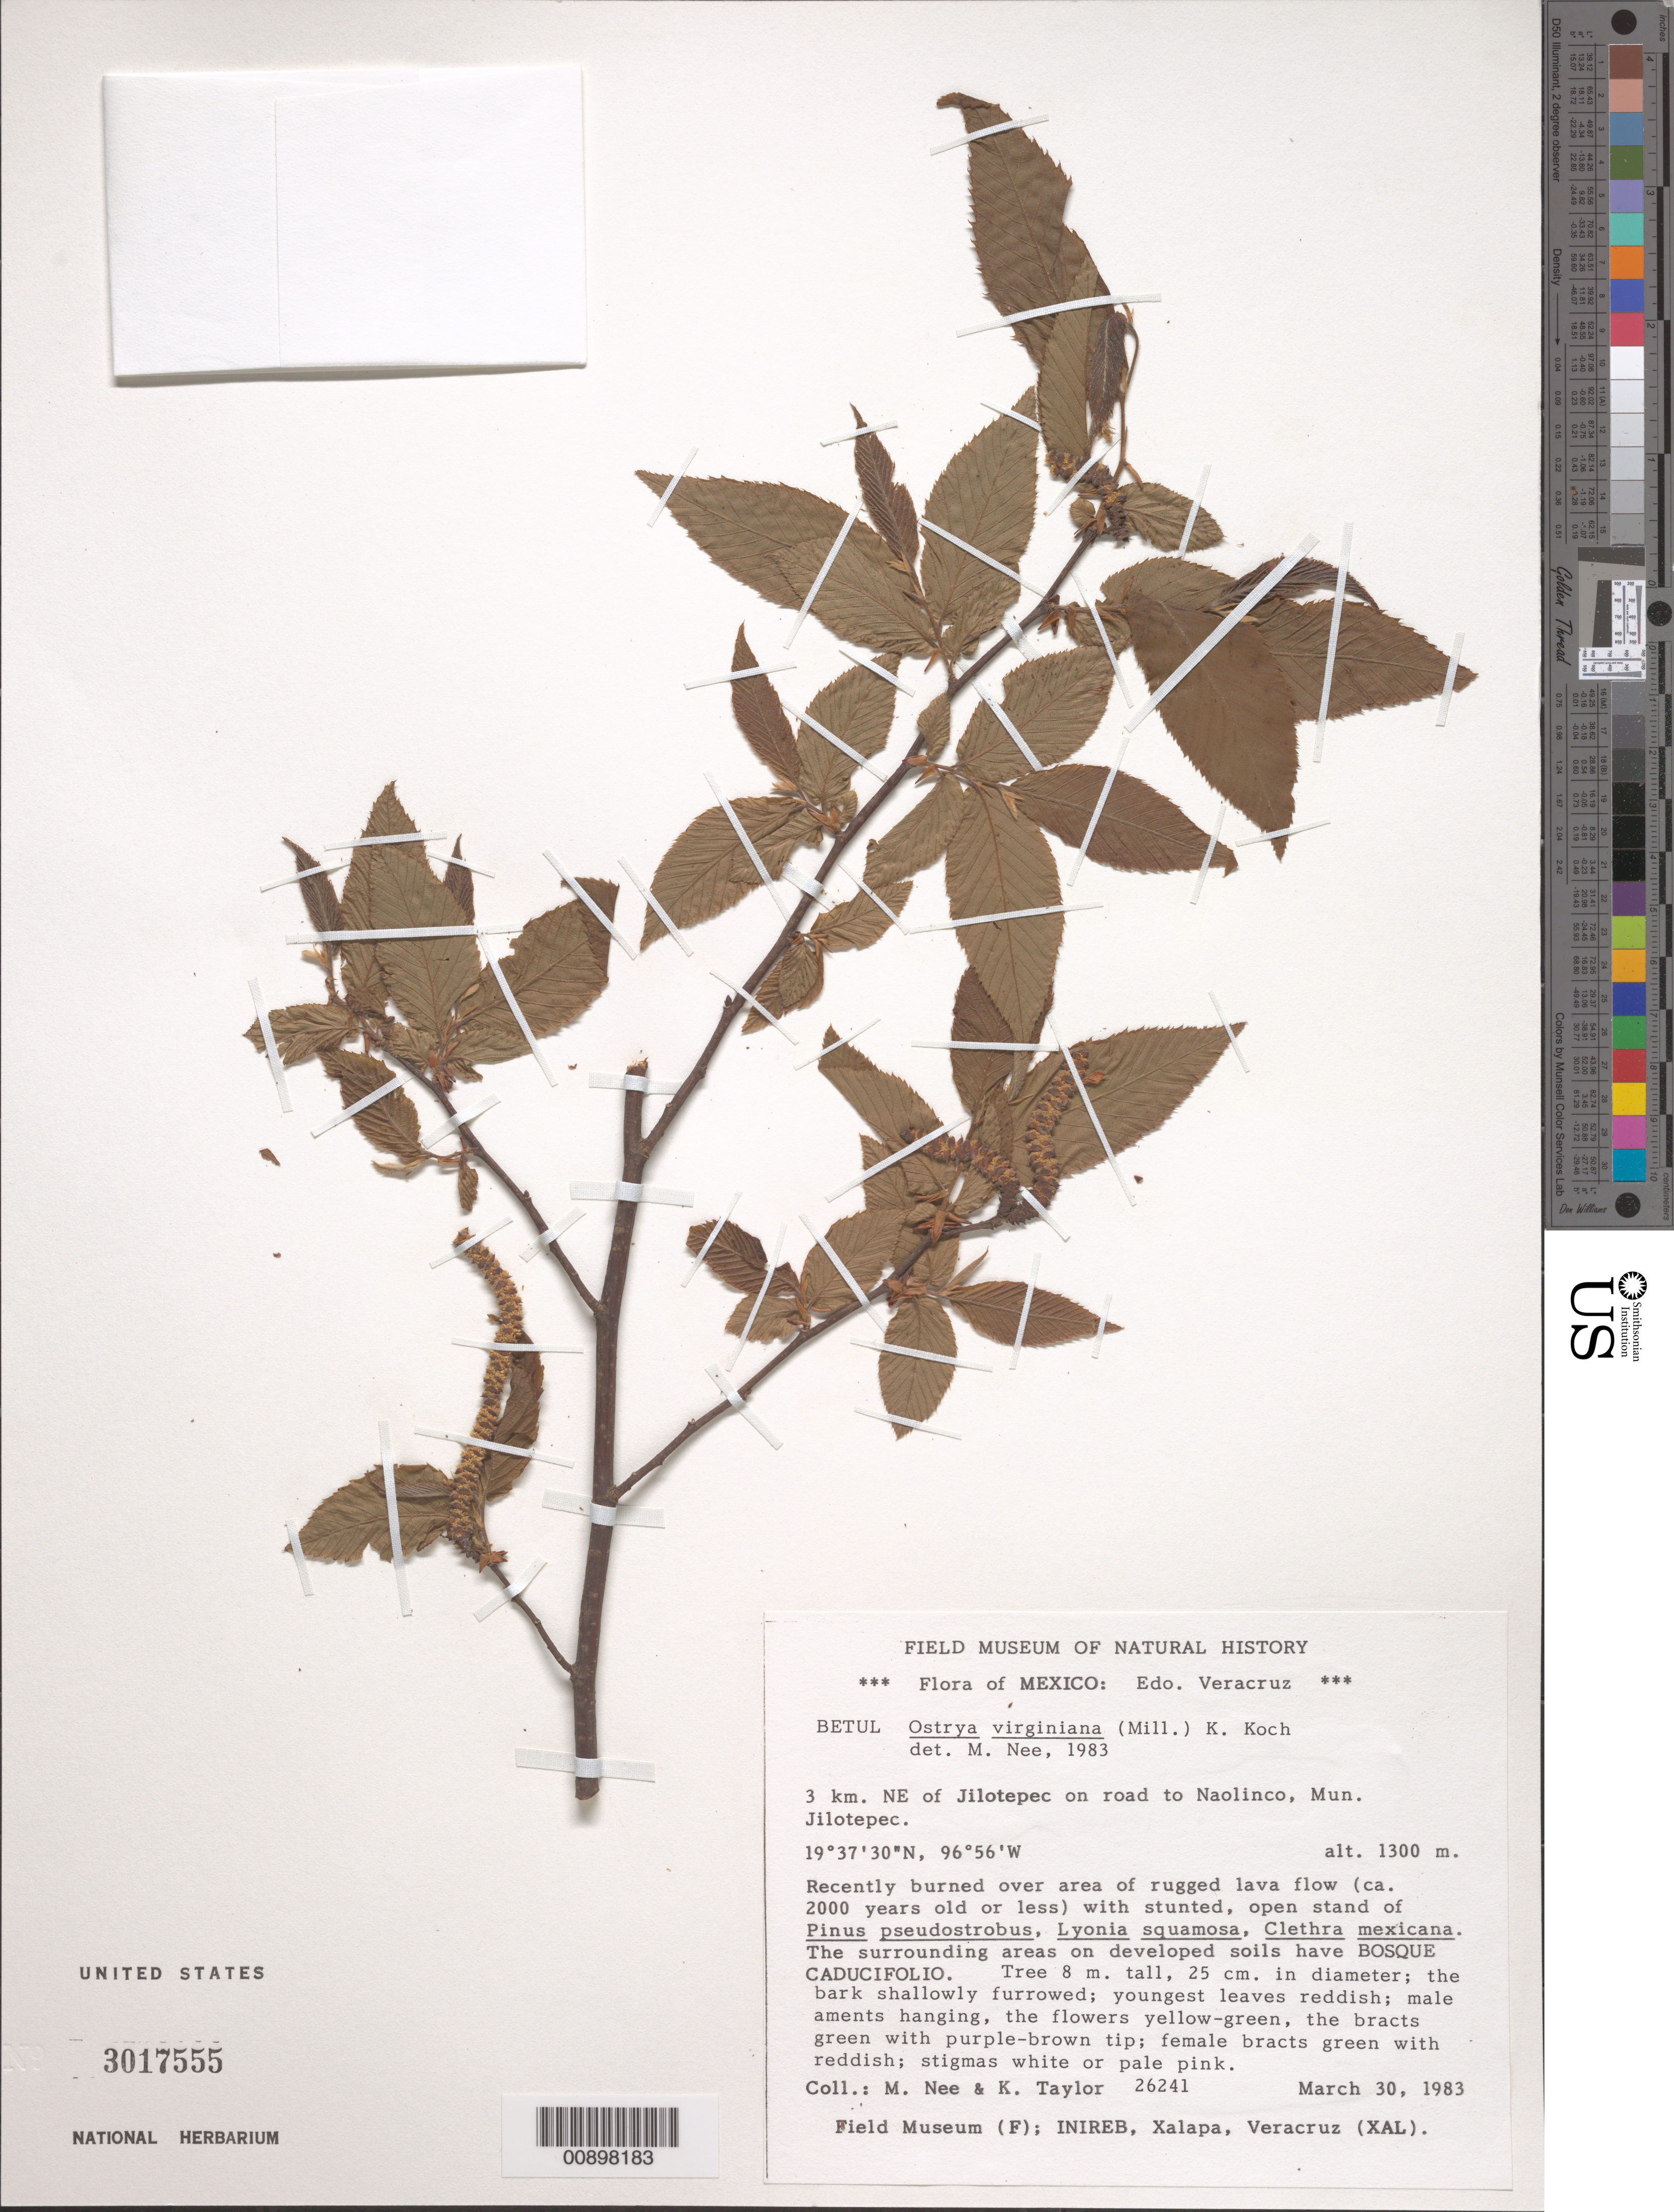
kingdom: Plantae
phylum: Tracheophyta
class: Magnoliopsida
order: Fagales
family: Betulaceae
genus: Ostrya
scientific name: Ostrya virginiana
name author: (Mill.) K. Koch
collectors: M. Nee & K. Taylor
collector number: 26241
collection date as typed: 30 Mar 1983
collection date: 1983-03-30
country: Mexico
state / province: Veracruz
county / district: Jilotepec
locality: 3 km. NE of Jilotepec on road to Naolinco, Mun. Jilotepec. Veracruz.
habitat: Recently burned over area of rugged lava flow (ca. 2000 years old or less) with stunted, open stand of Pinus pseudostrobus,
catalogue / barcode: US 3017555